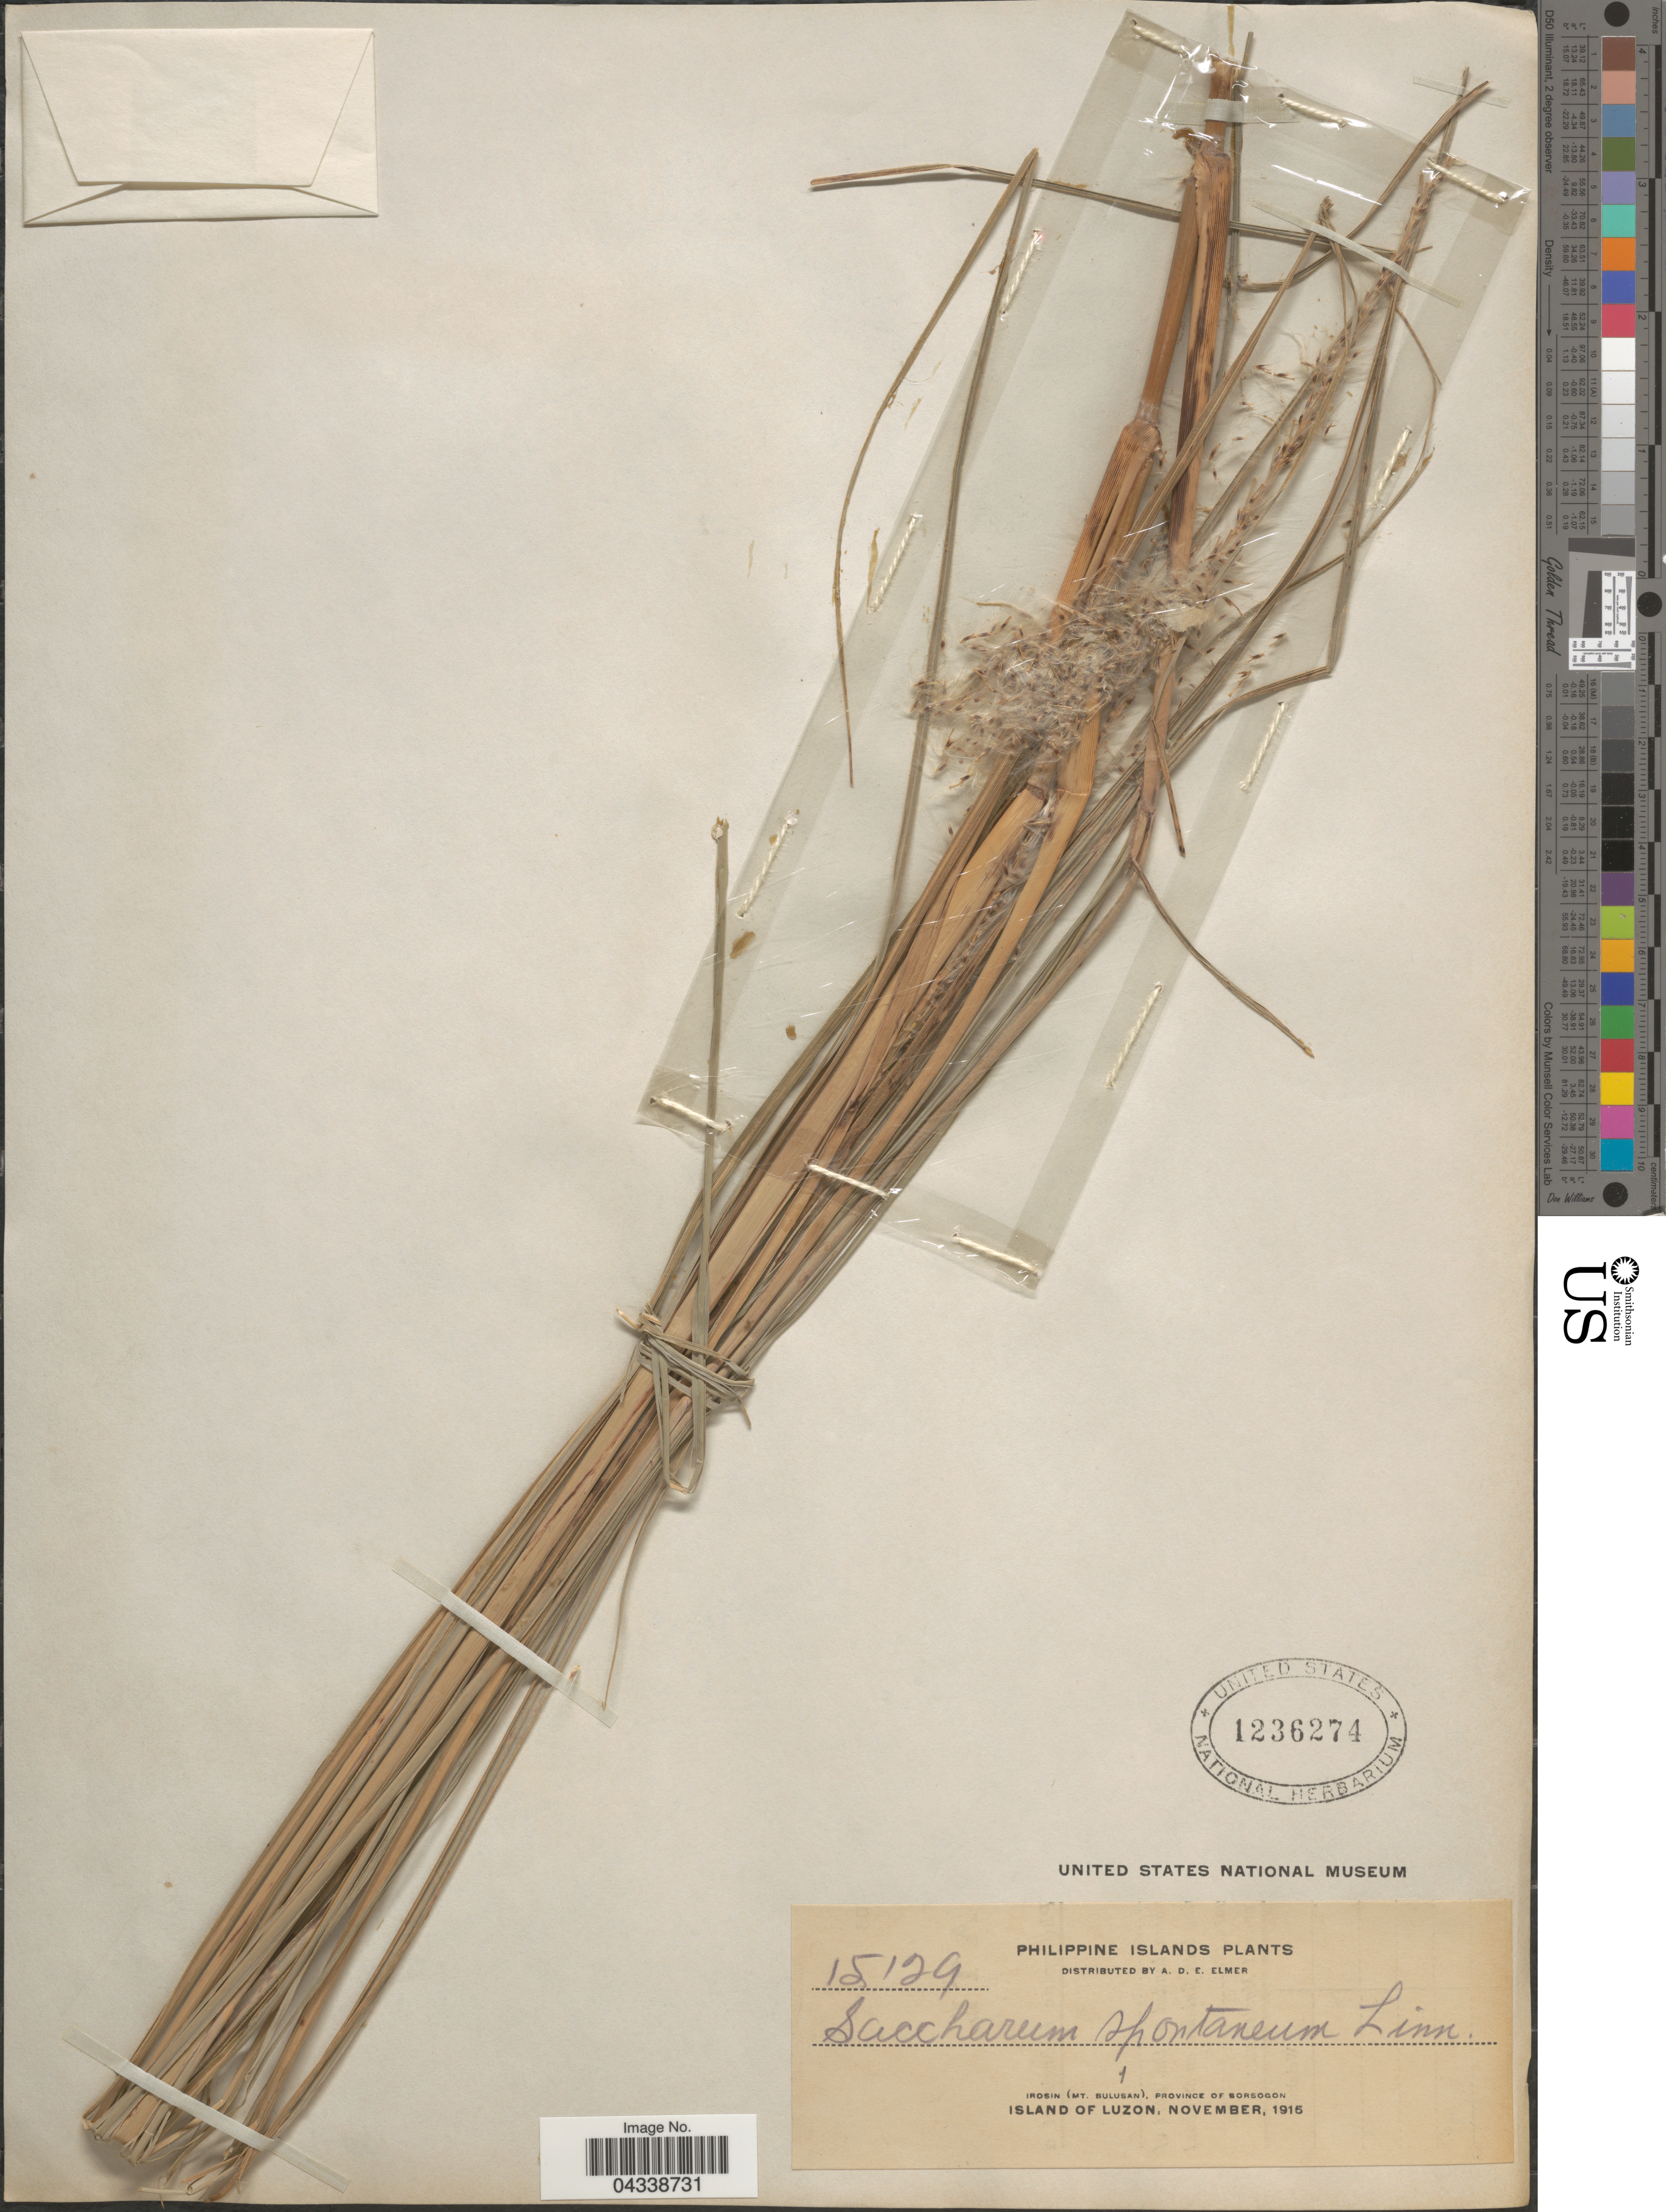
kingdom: Plantae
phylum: Tracheophyta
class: Liliopsida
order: Poales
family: Poaceae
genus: Saccharum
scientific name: Saccharum spontaneum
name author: L.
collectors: A. D. E. Elmer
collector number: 15129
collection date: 1915-11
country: Philippines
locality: Philippine Islands. Irosin (Mt. Bulusan), Province of Sorsogon. Island of Luzon.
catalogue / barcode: US 1236274